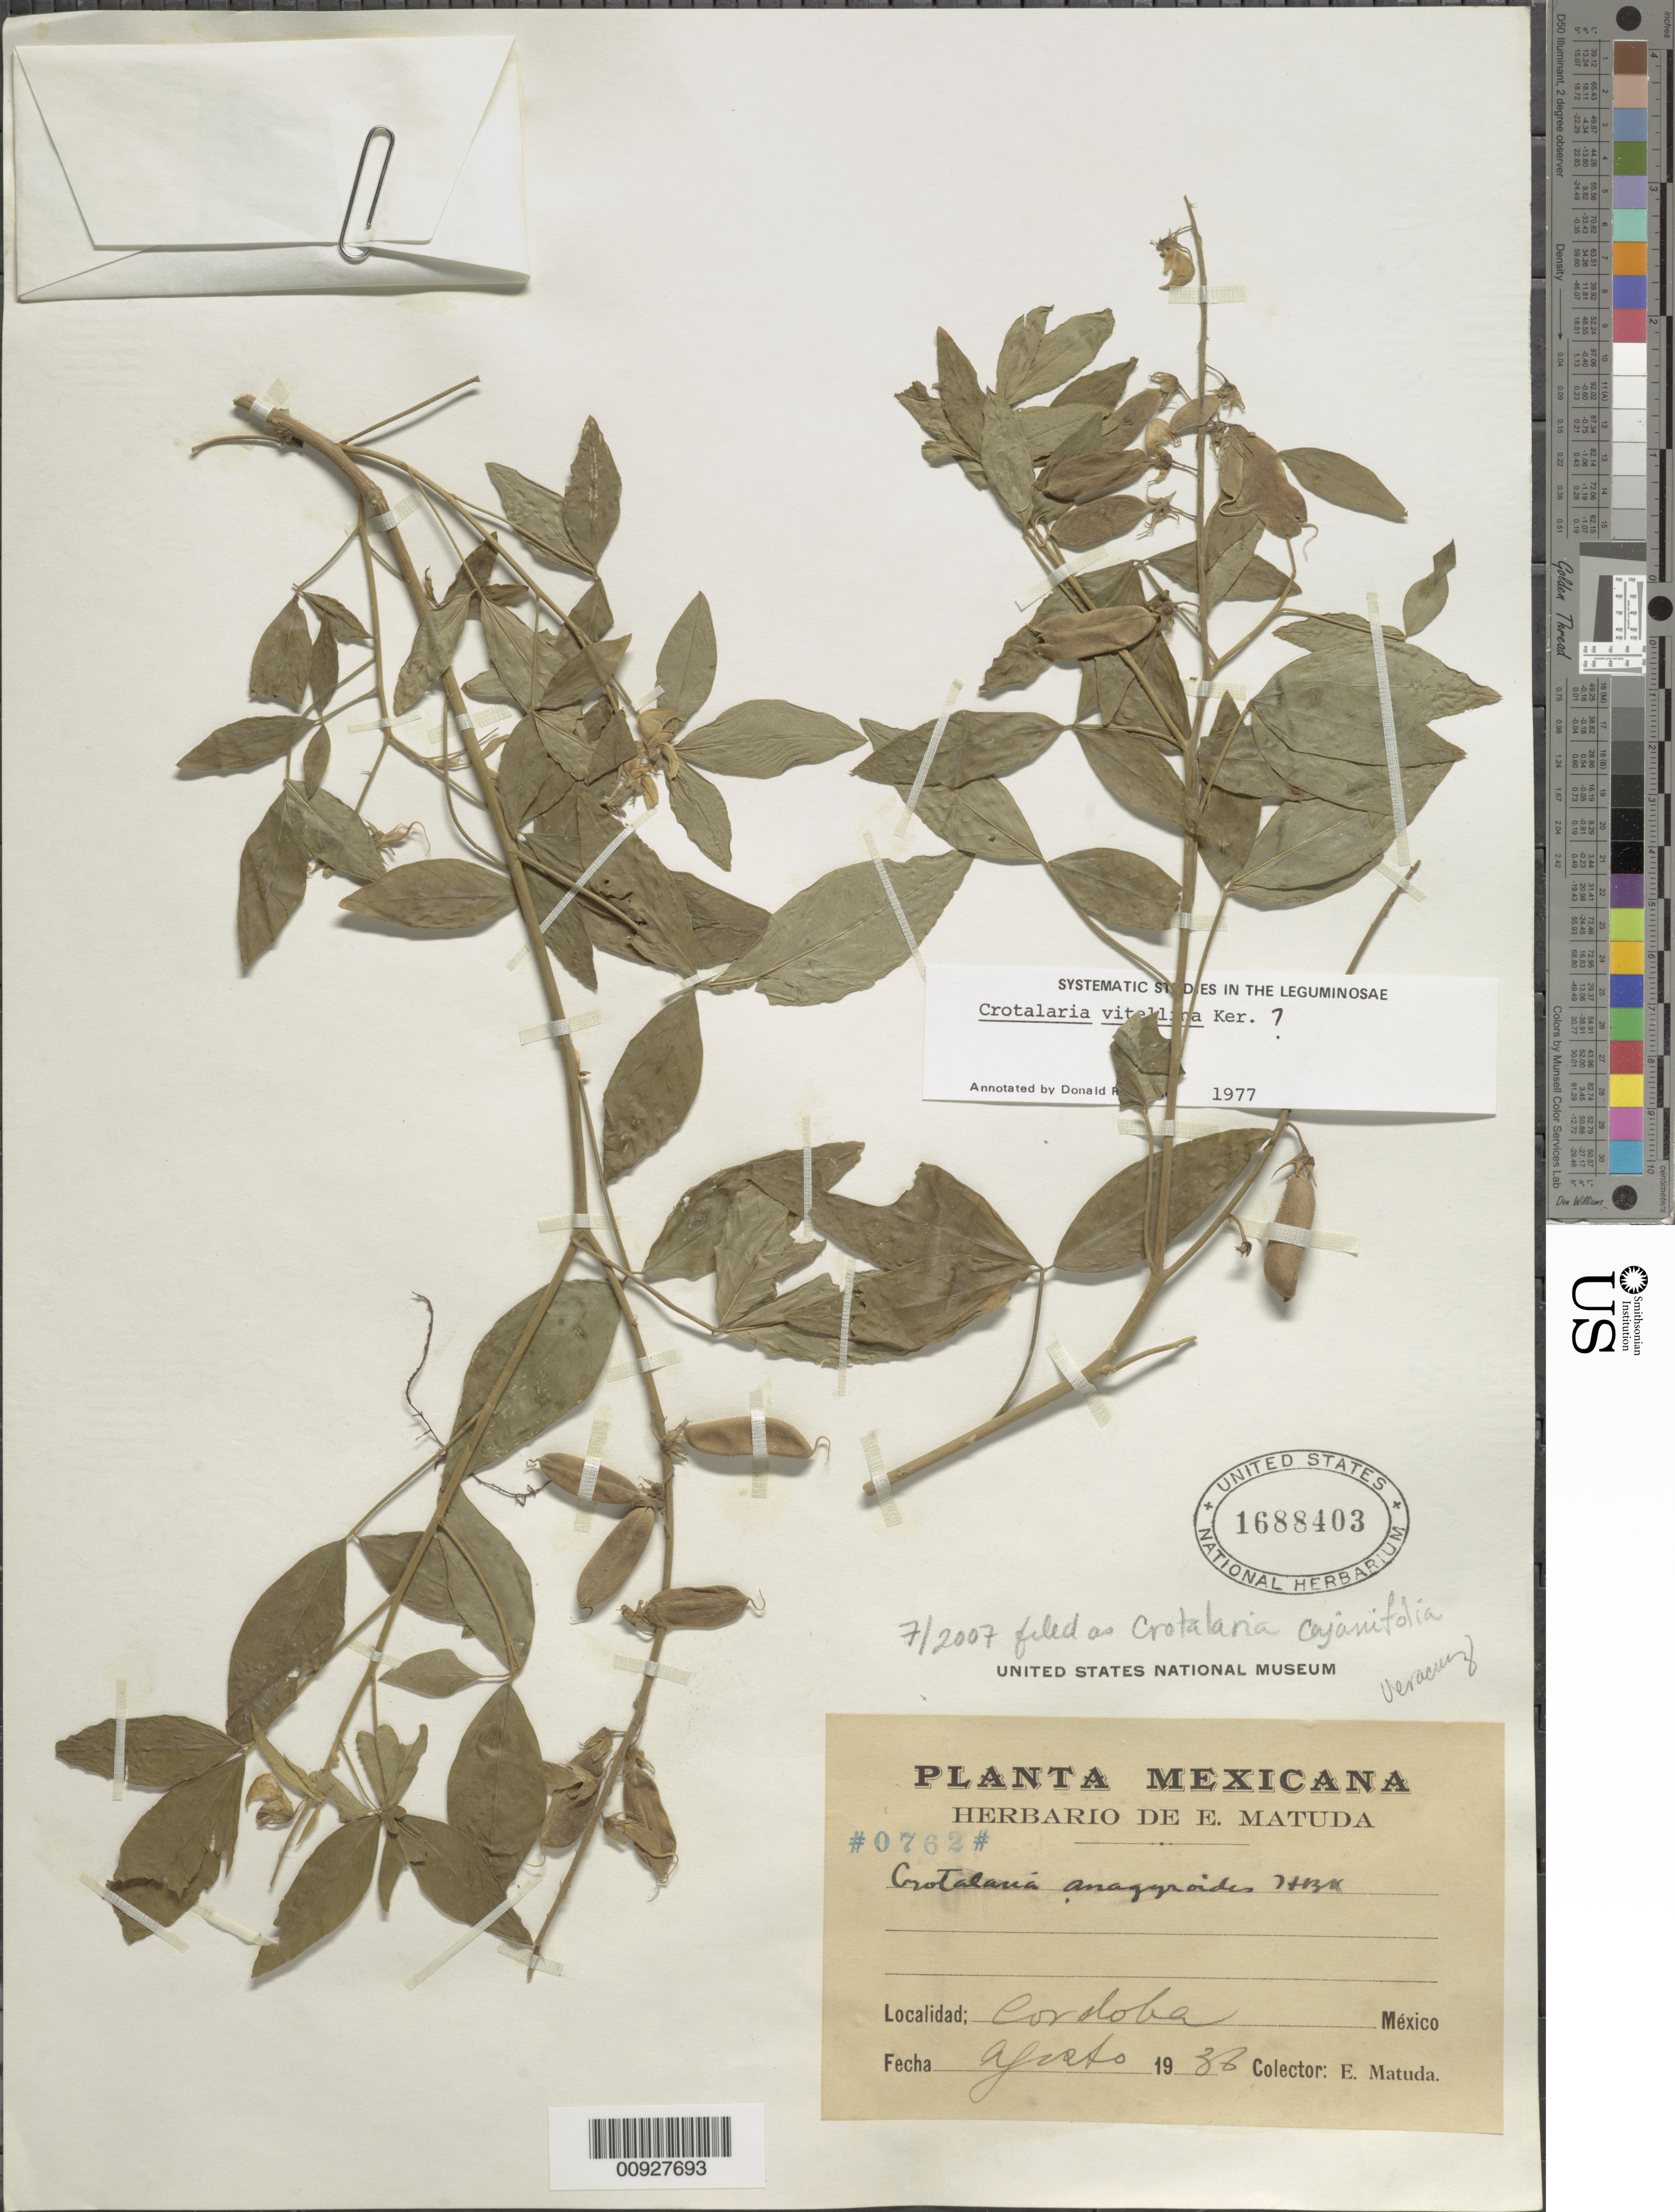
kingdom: Plantae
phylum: Tracheophyta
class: Magnoliopsida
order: Fabales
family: Fabaceae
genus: Crotalaria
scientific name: Crotalaria cajanifolia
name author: Kunth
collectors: E. Matuda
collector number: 0762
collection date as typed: Aug 1938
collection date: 1938-08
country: Mexico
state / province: Veracruz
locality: Cordoba.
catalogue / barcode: US 1688403